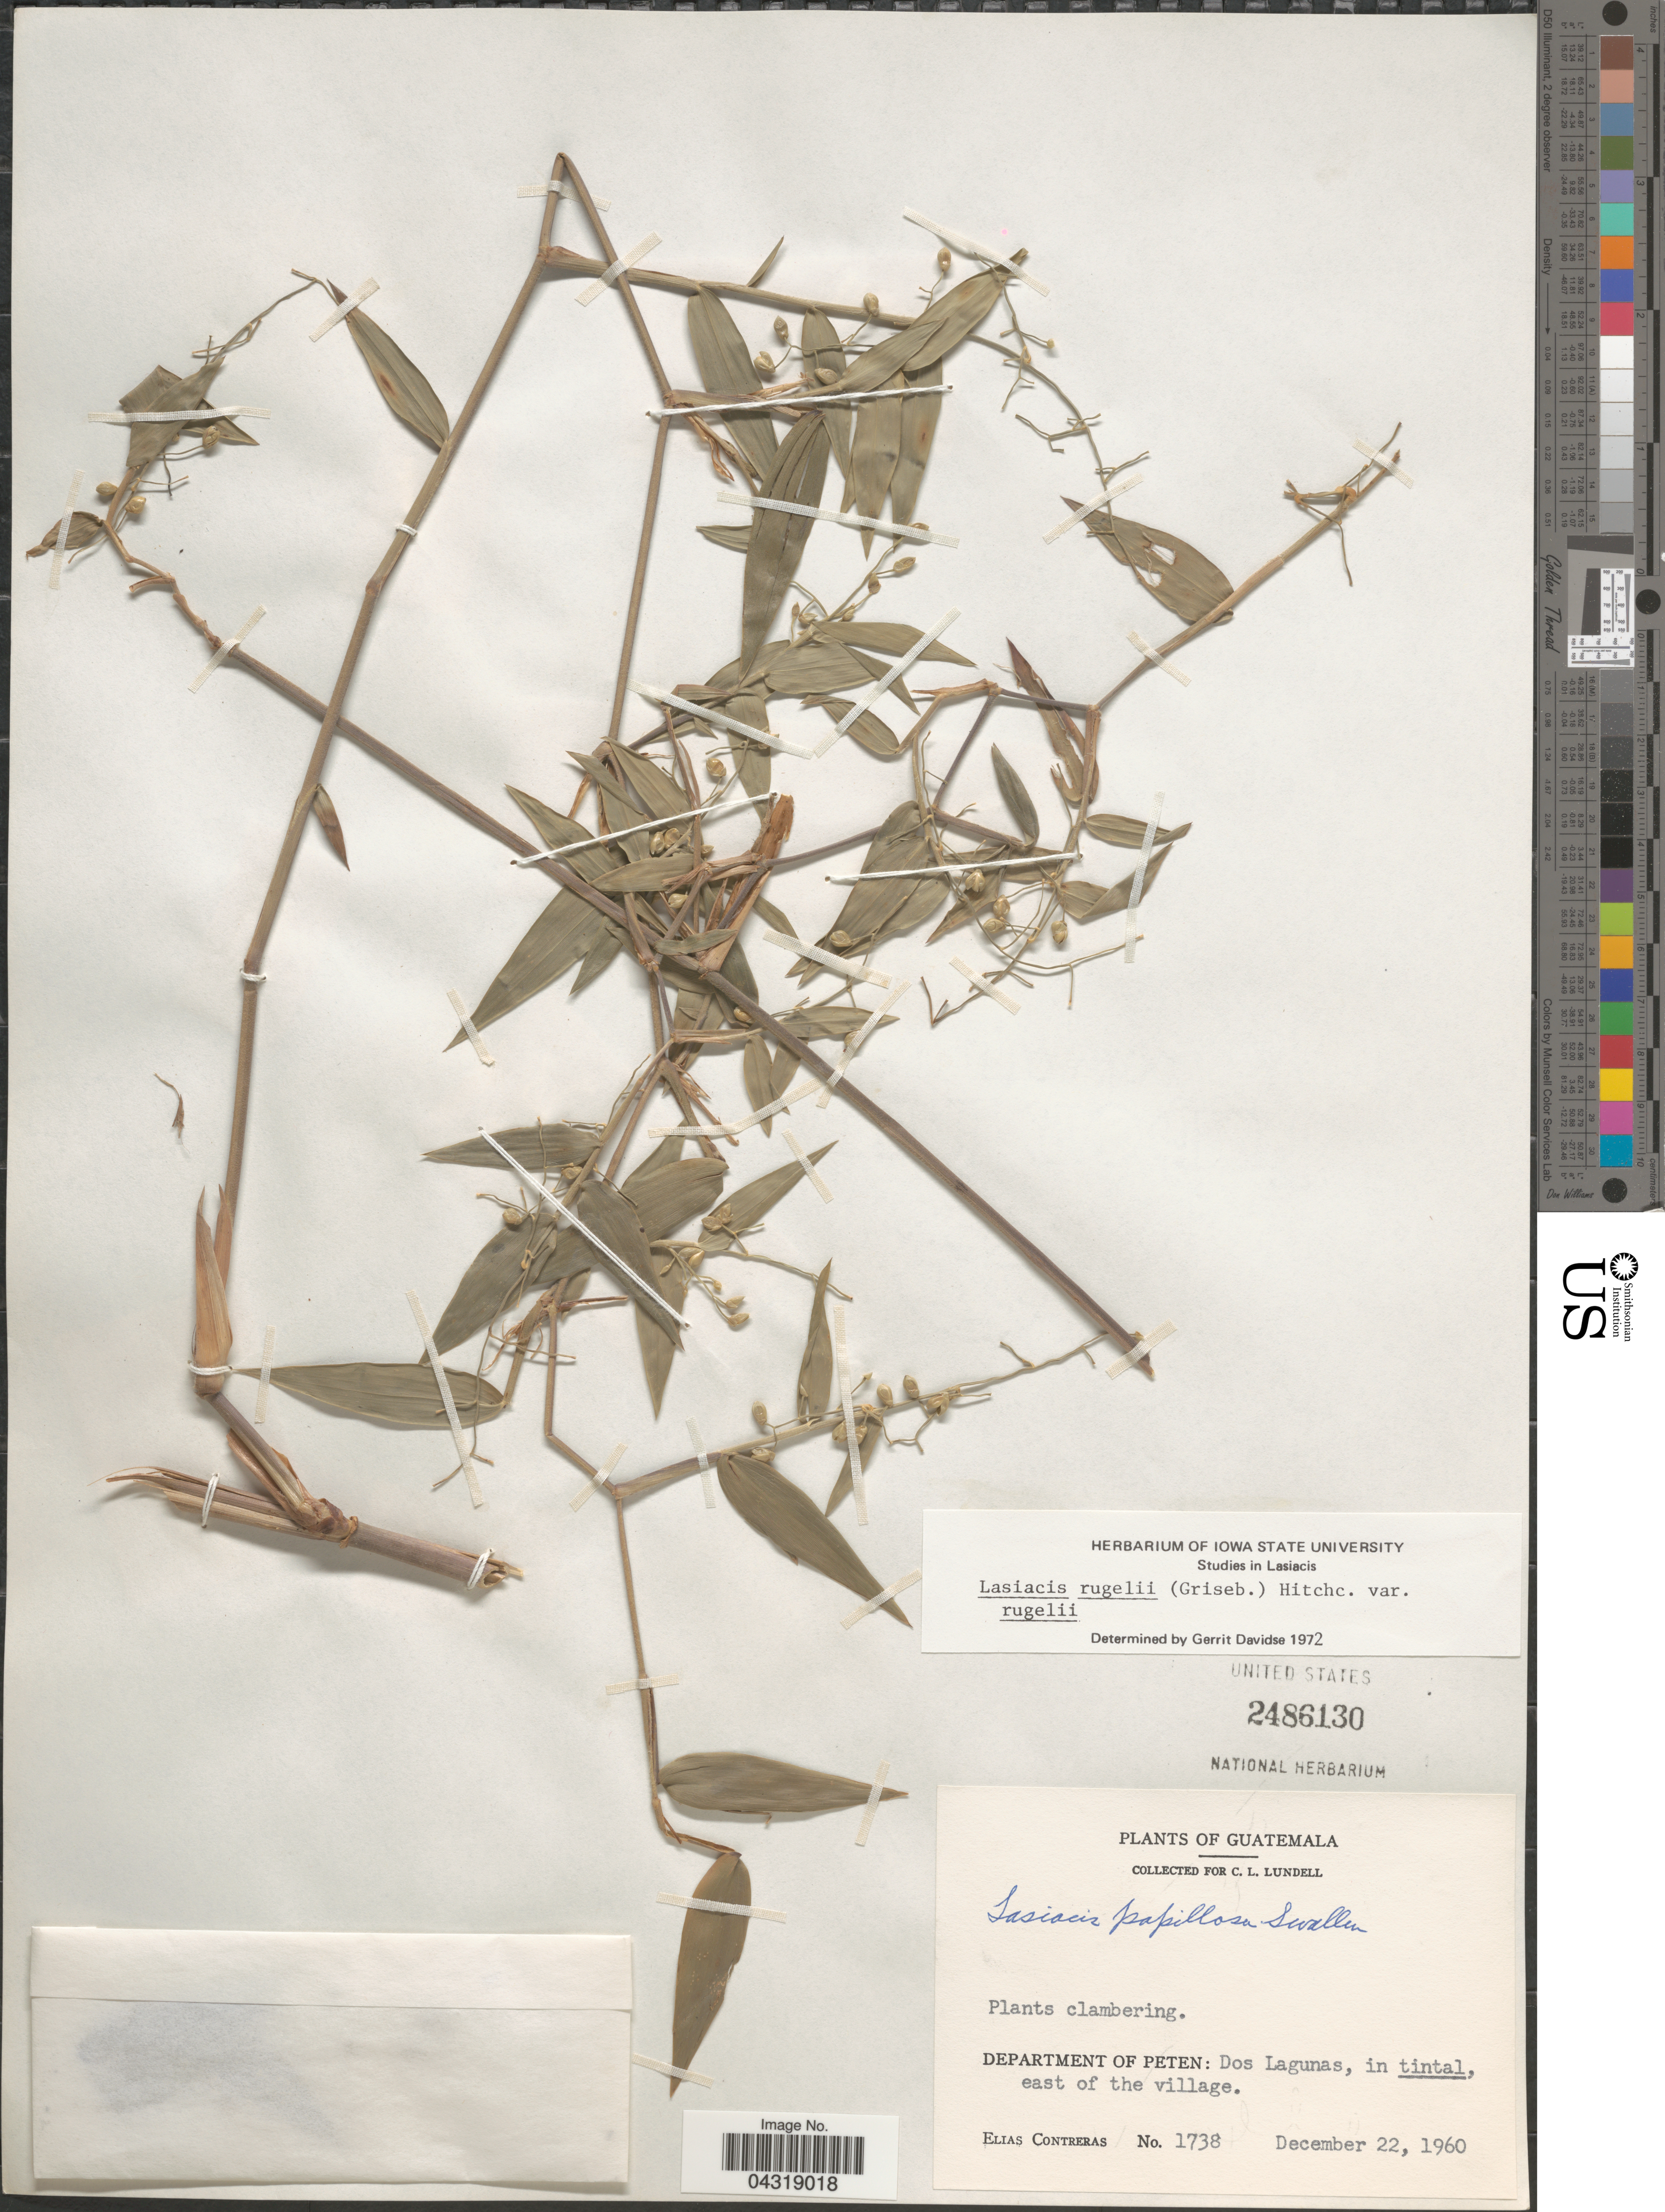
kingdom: Plantae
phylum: Tracheophyta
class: Liliopsida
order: Poales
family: Poaceae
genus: Lasiacis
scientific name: Lasiacis rugelii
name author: (Griseb.) Hitchc.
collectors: E. Contreras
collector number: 1738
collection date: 1960-12-22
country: Guatemala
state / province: El Peten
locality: Department of Peten: Dos Lagunas, in tintal, east of the village.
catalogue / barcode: US 2486130